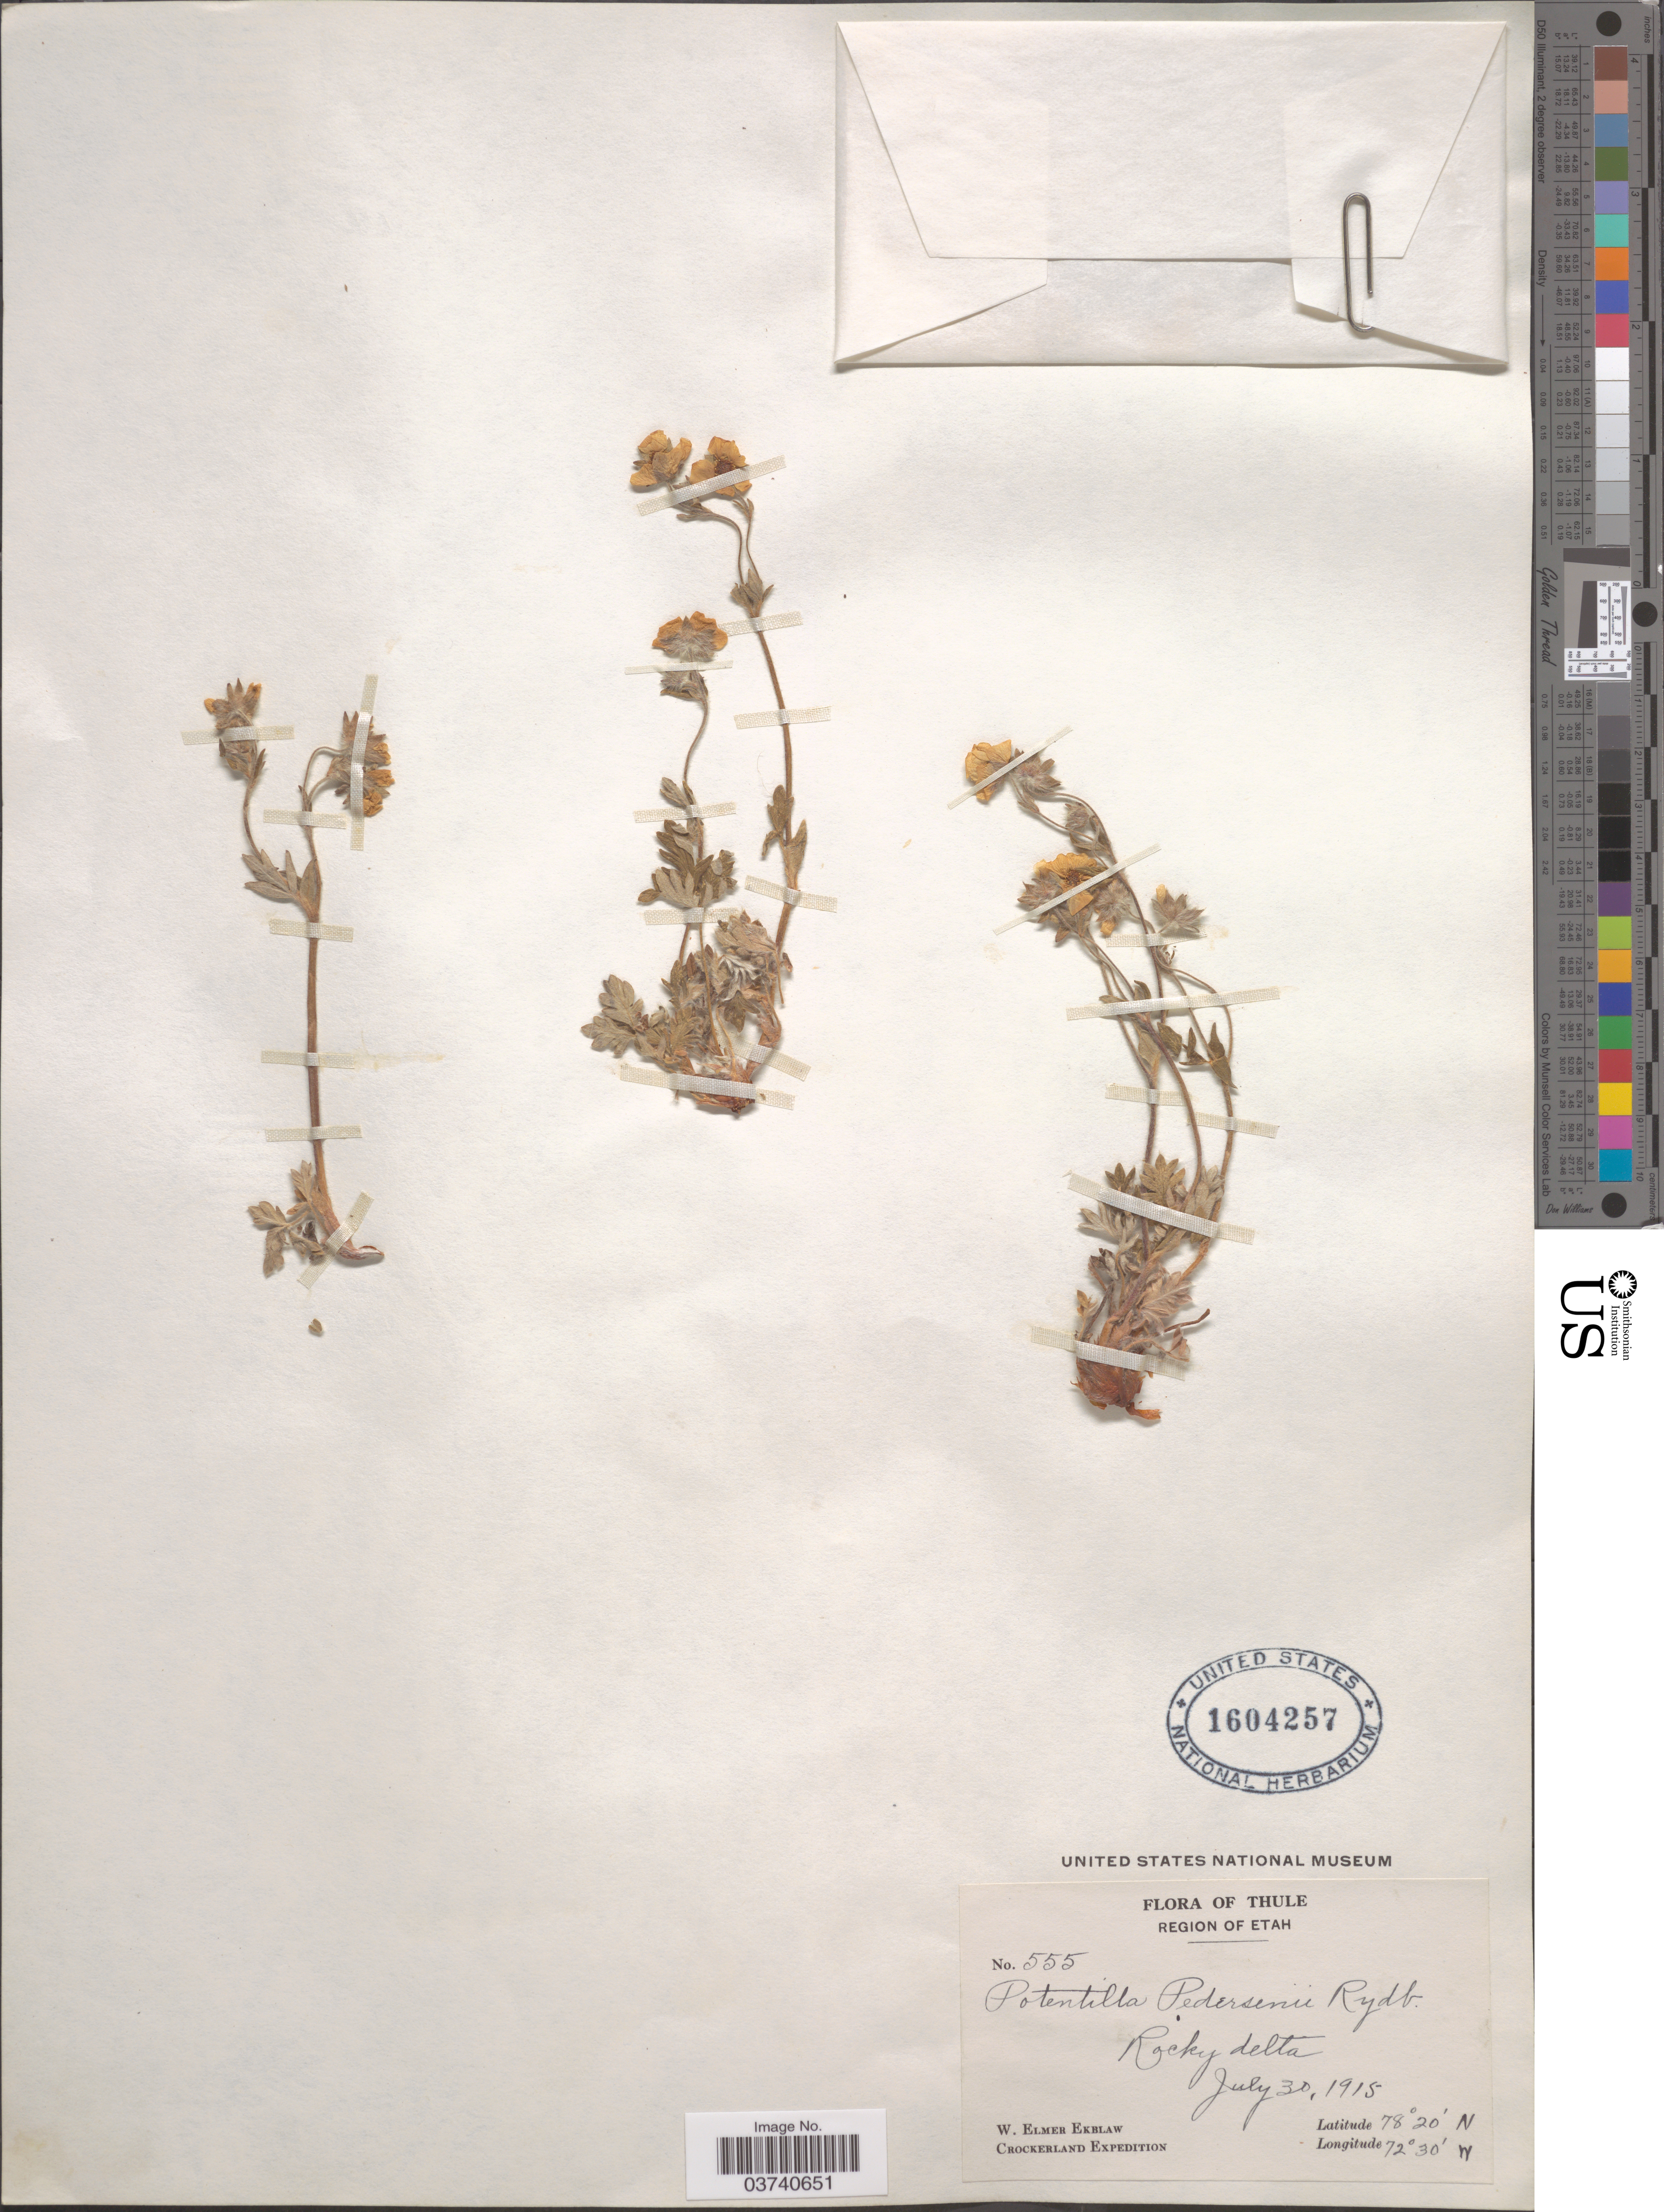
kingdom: Plantae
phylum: Tracheophyta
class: Magnoliopsida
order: Rosales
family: Rosaceae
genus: Potentilla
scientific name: Potentilla pedersenii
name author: (Rydb.) Rydb.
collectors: W. Ekblaw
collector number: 555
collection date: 1915-07-30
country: Greenland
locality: Thule. Region of Etah. Rocky delta.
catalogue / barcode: US 1604257